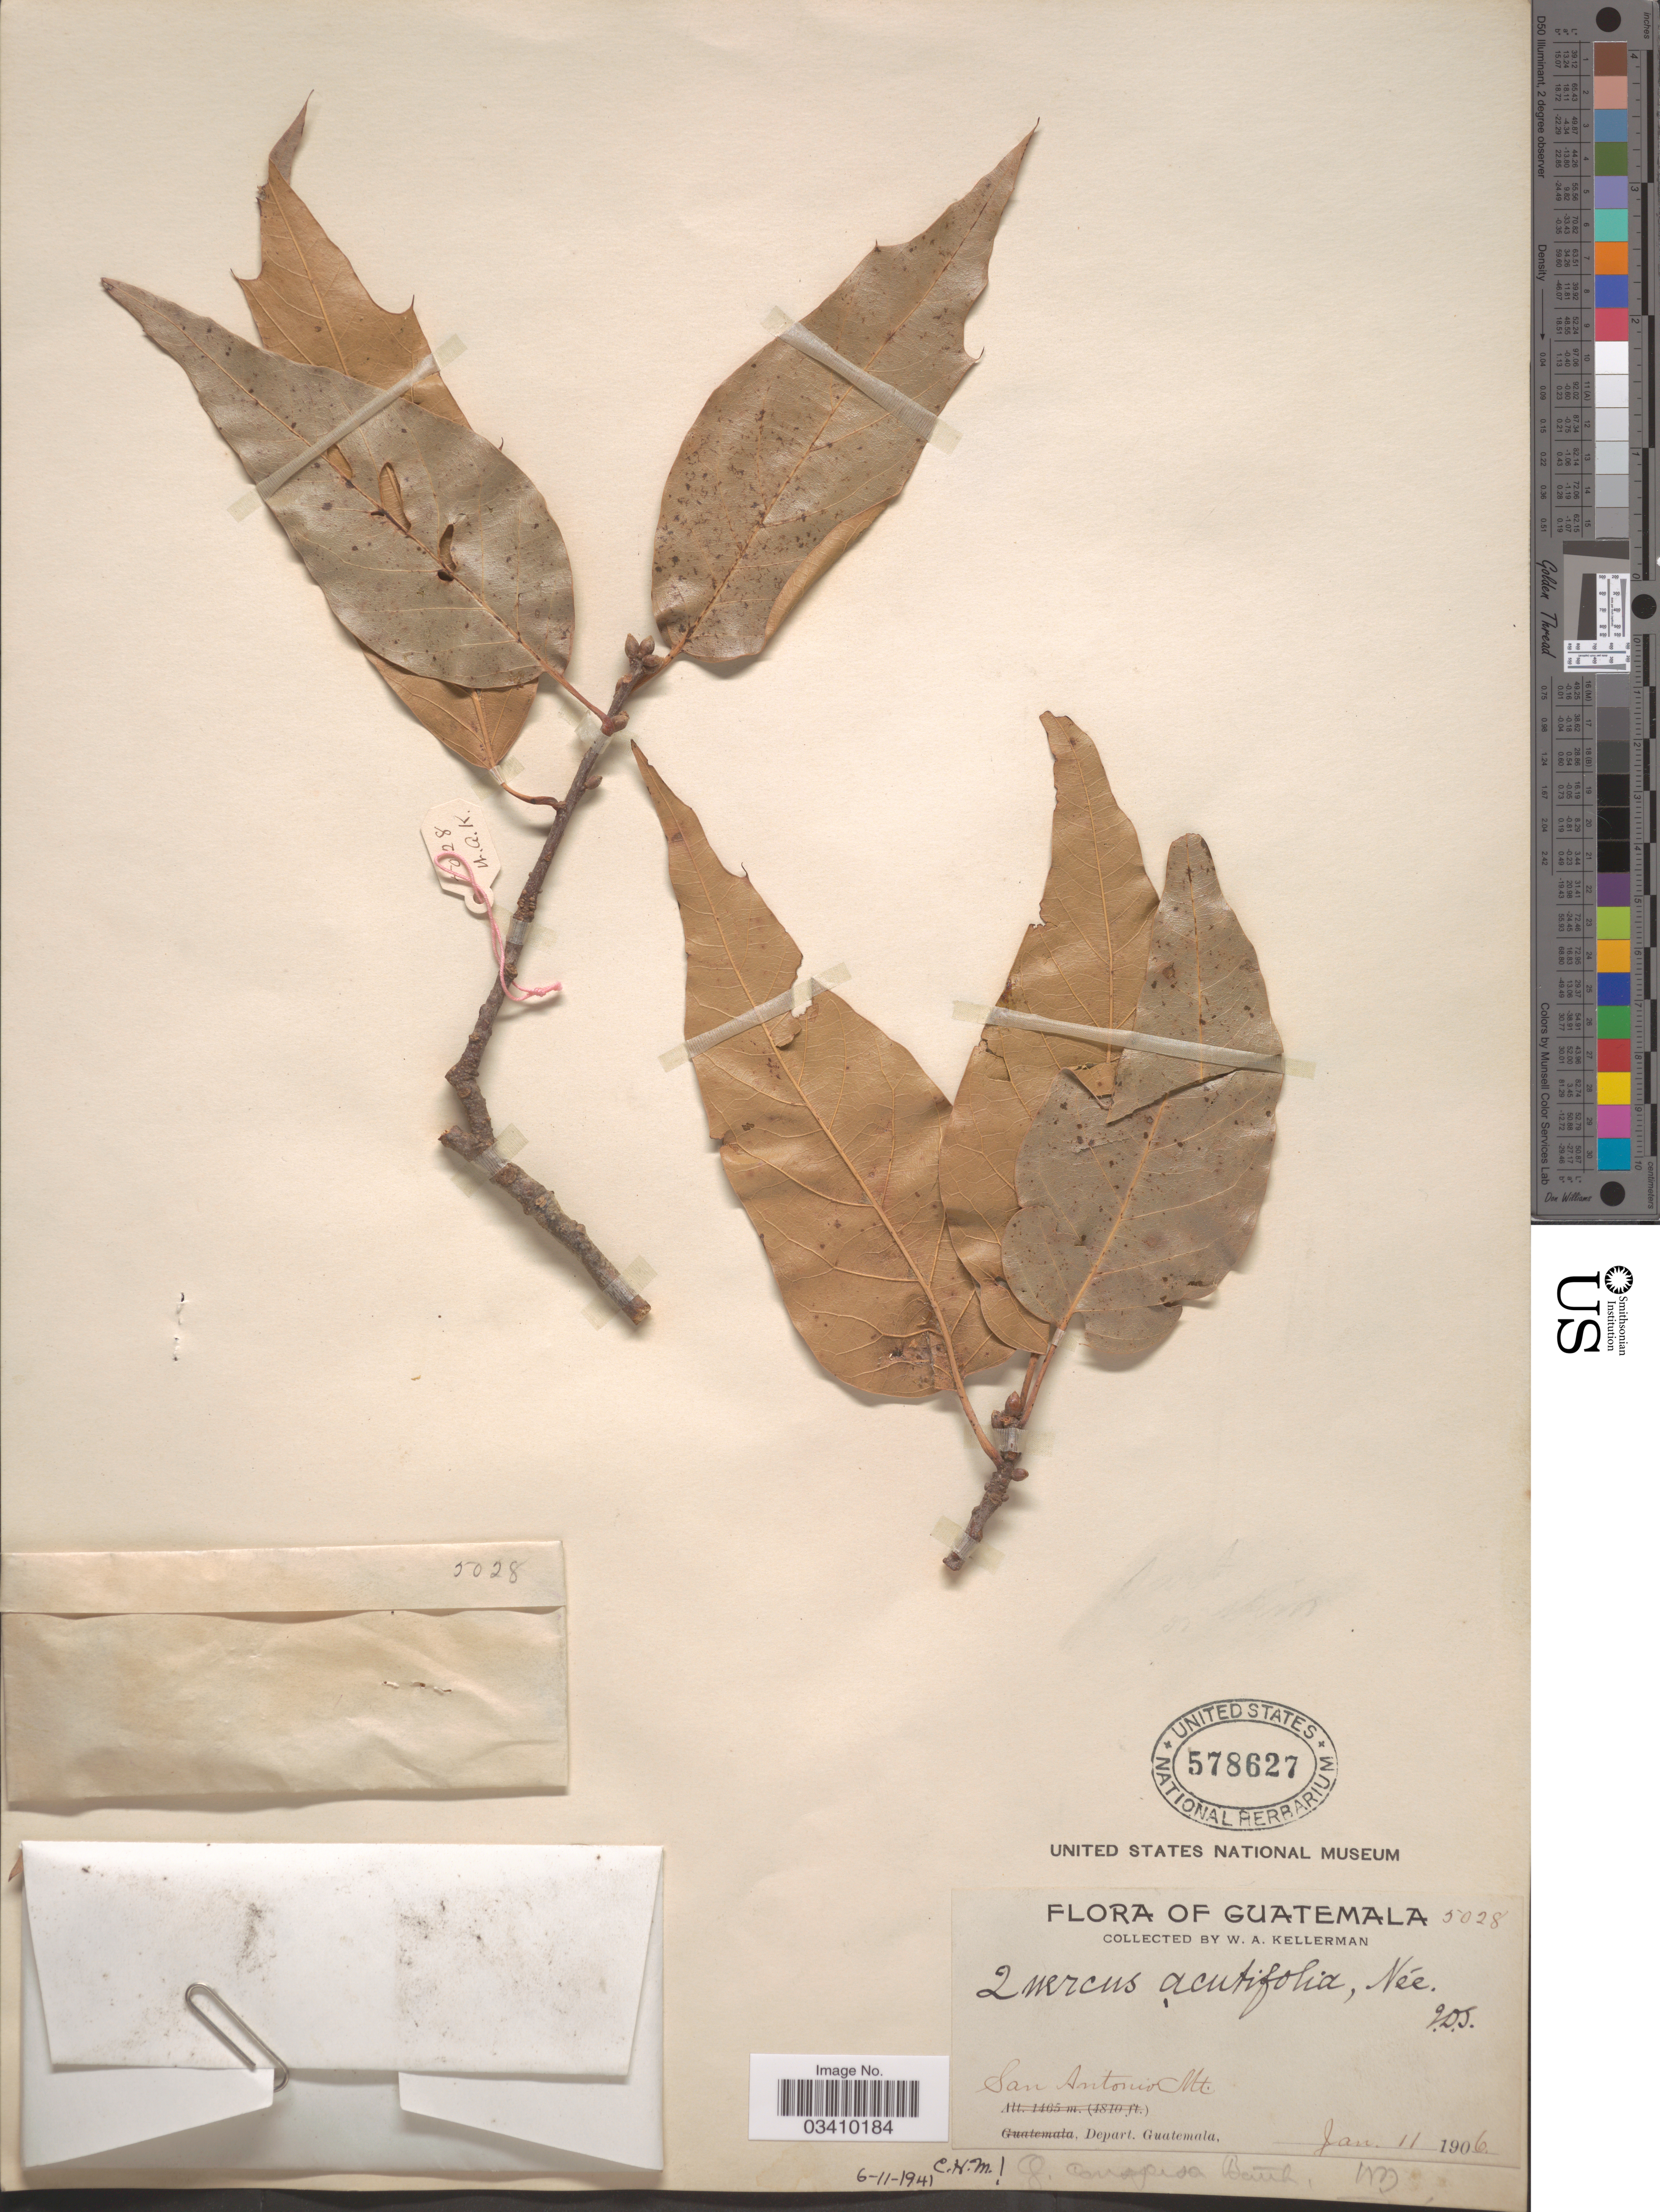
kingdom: Plantae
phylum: Tracheophyta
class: Magnoliopsida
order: Fagales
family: Fagaceae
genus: Quercus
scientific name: Quercus conspersa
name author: Benth.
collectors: W. Kellerman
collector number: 5028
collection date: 1906-01-11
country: Guatemala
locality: San Antonio Mt, Depart. Guatemala.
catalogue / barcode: US 578627